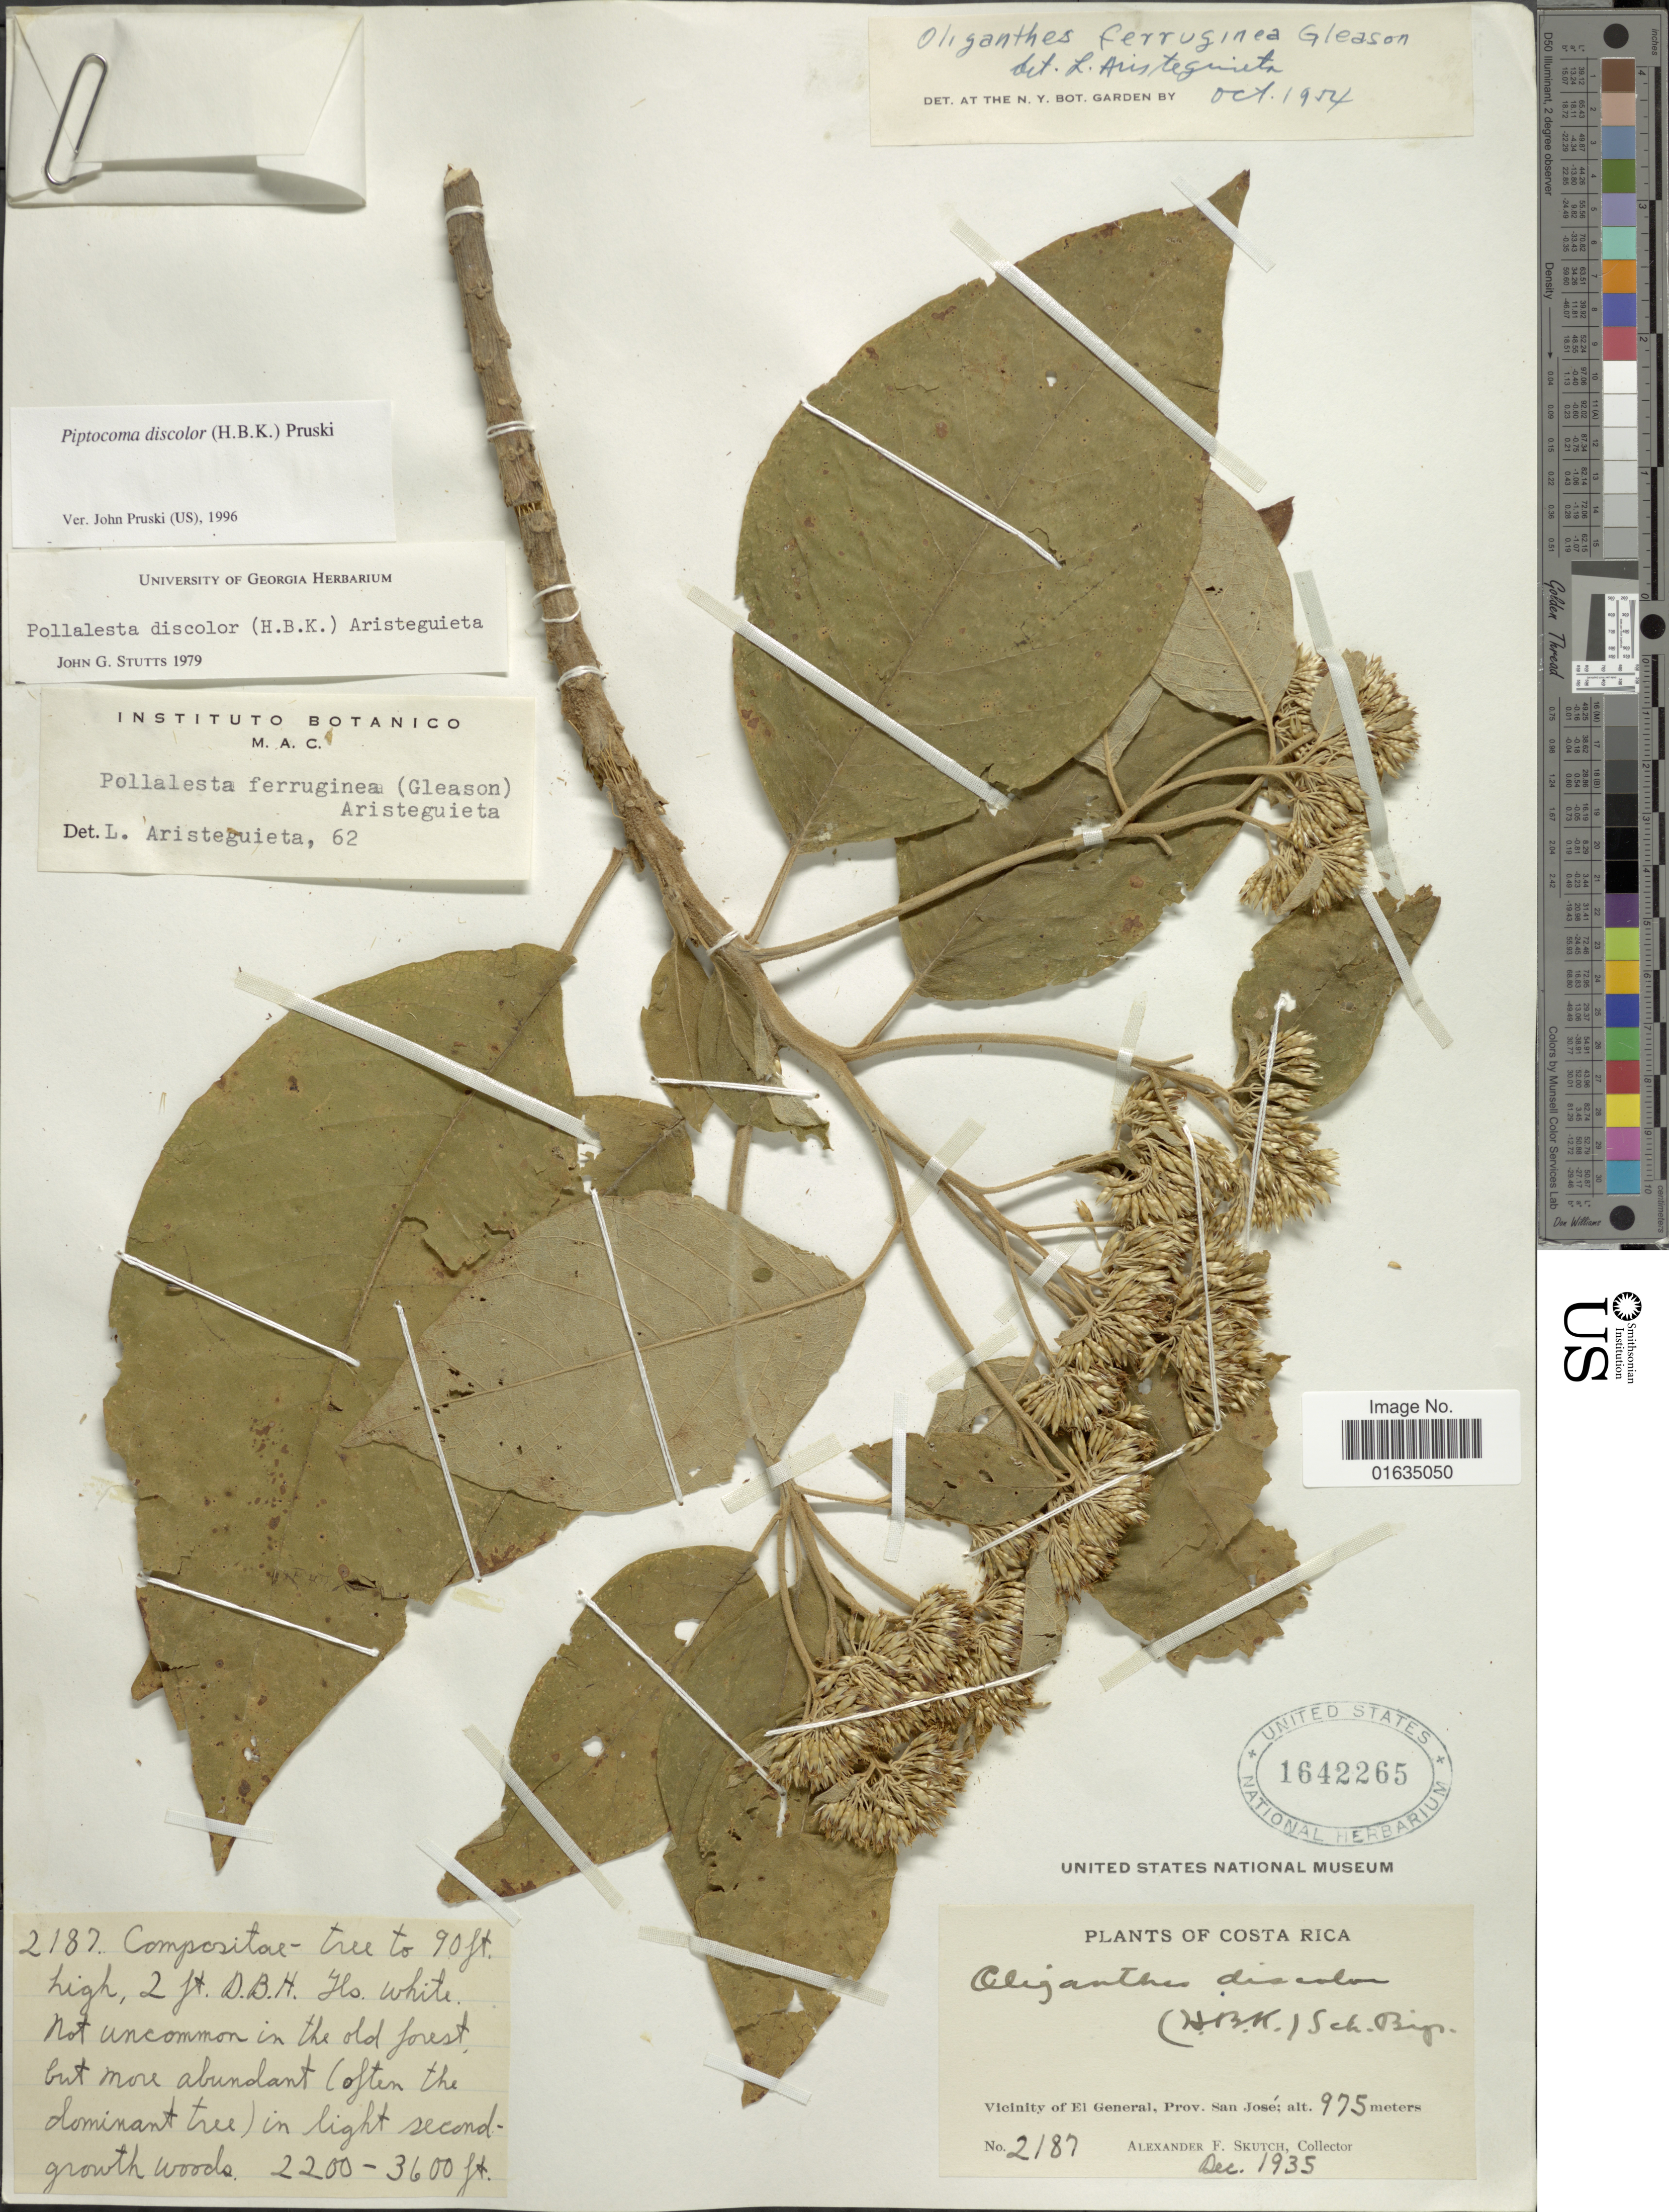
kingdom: Plantae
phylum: Tracheophyta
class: Magnoliopsida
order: Asterales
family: Asteraceae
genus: Pollalesta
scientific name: Pollalesta discolor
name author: (Kunth) Aristeg.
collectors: A. F. Skutch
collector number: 2187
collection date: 1935-12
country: Costa Rica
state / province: San José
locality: Vicinity of El General, Prov. San Jose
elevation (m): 975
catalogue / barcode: US 1642265